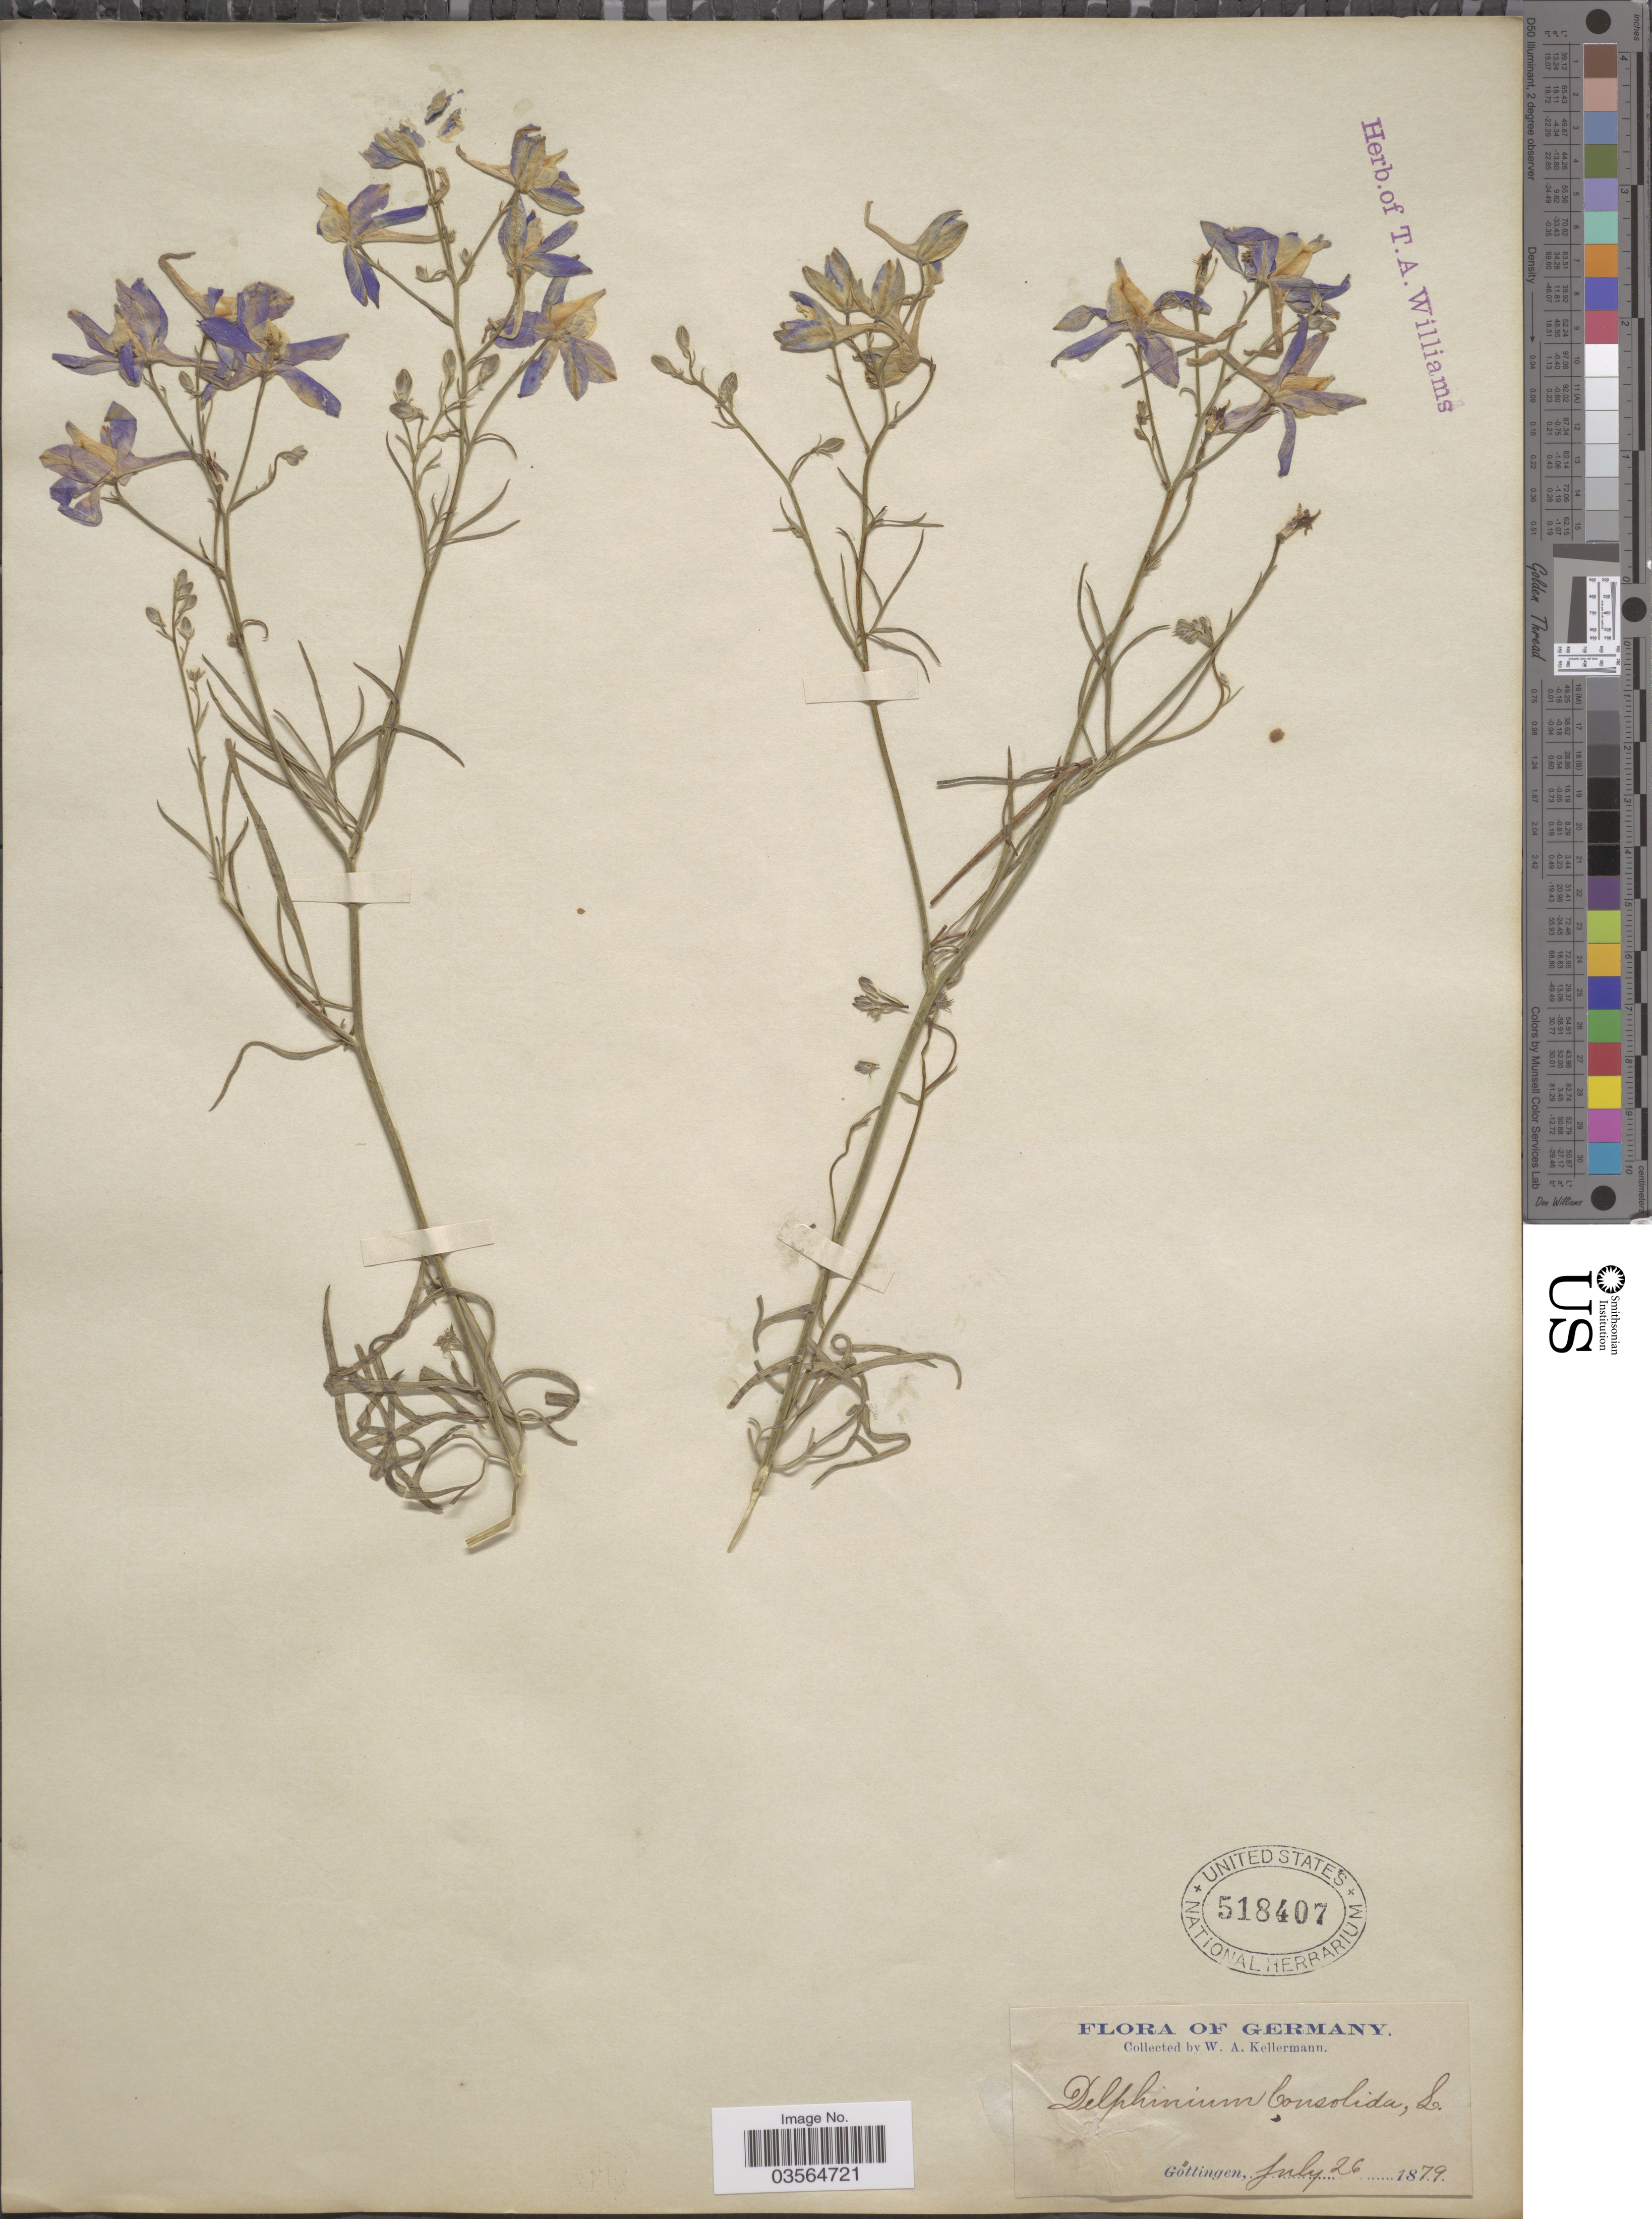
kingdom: Plantae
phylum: Tracheophyta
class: Magnoliopsida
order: Ranunculales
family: Ranunculaceae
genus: Delphinium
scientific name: Delphinium consolida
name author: L.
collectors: W. A. Kellermann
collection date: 1879-07-26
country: Germany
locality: Göttingen.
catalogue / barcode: US 518407